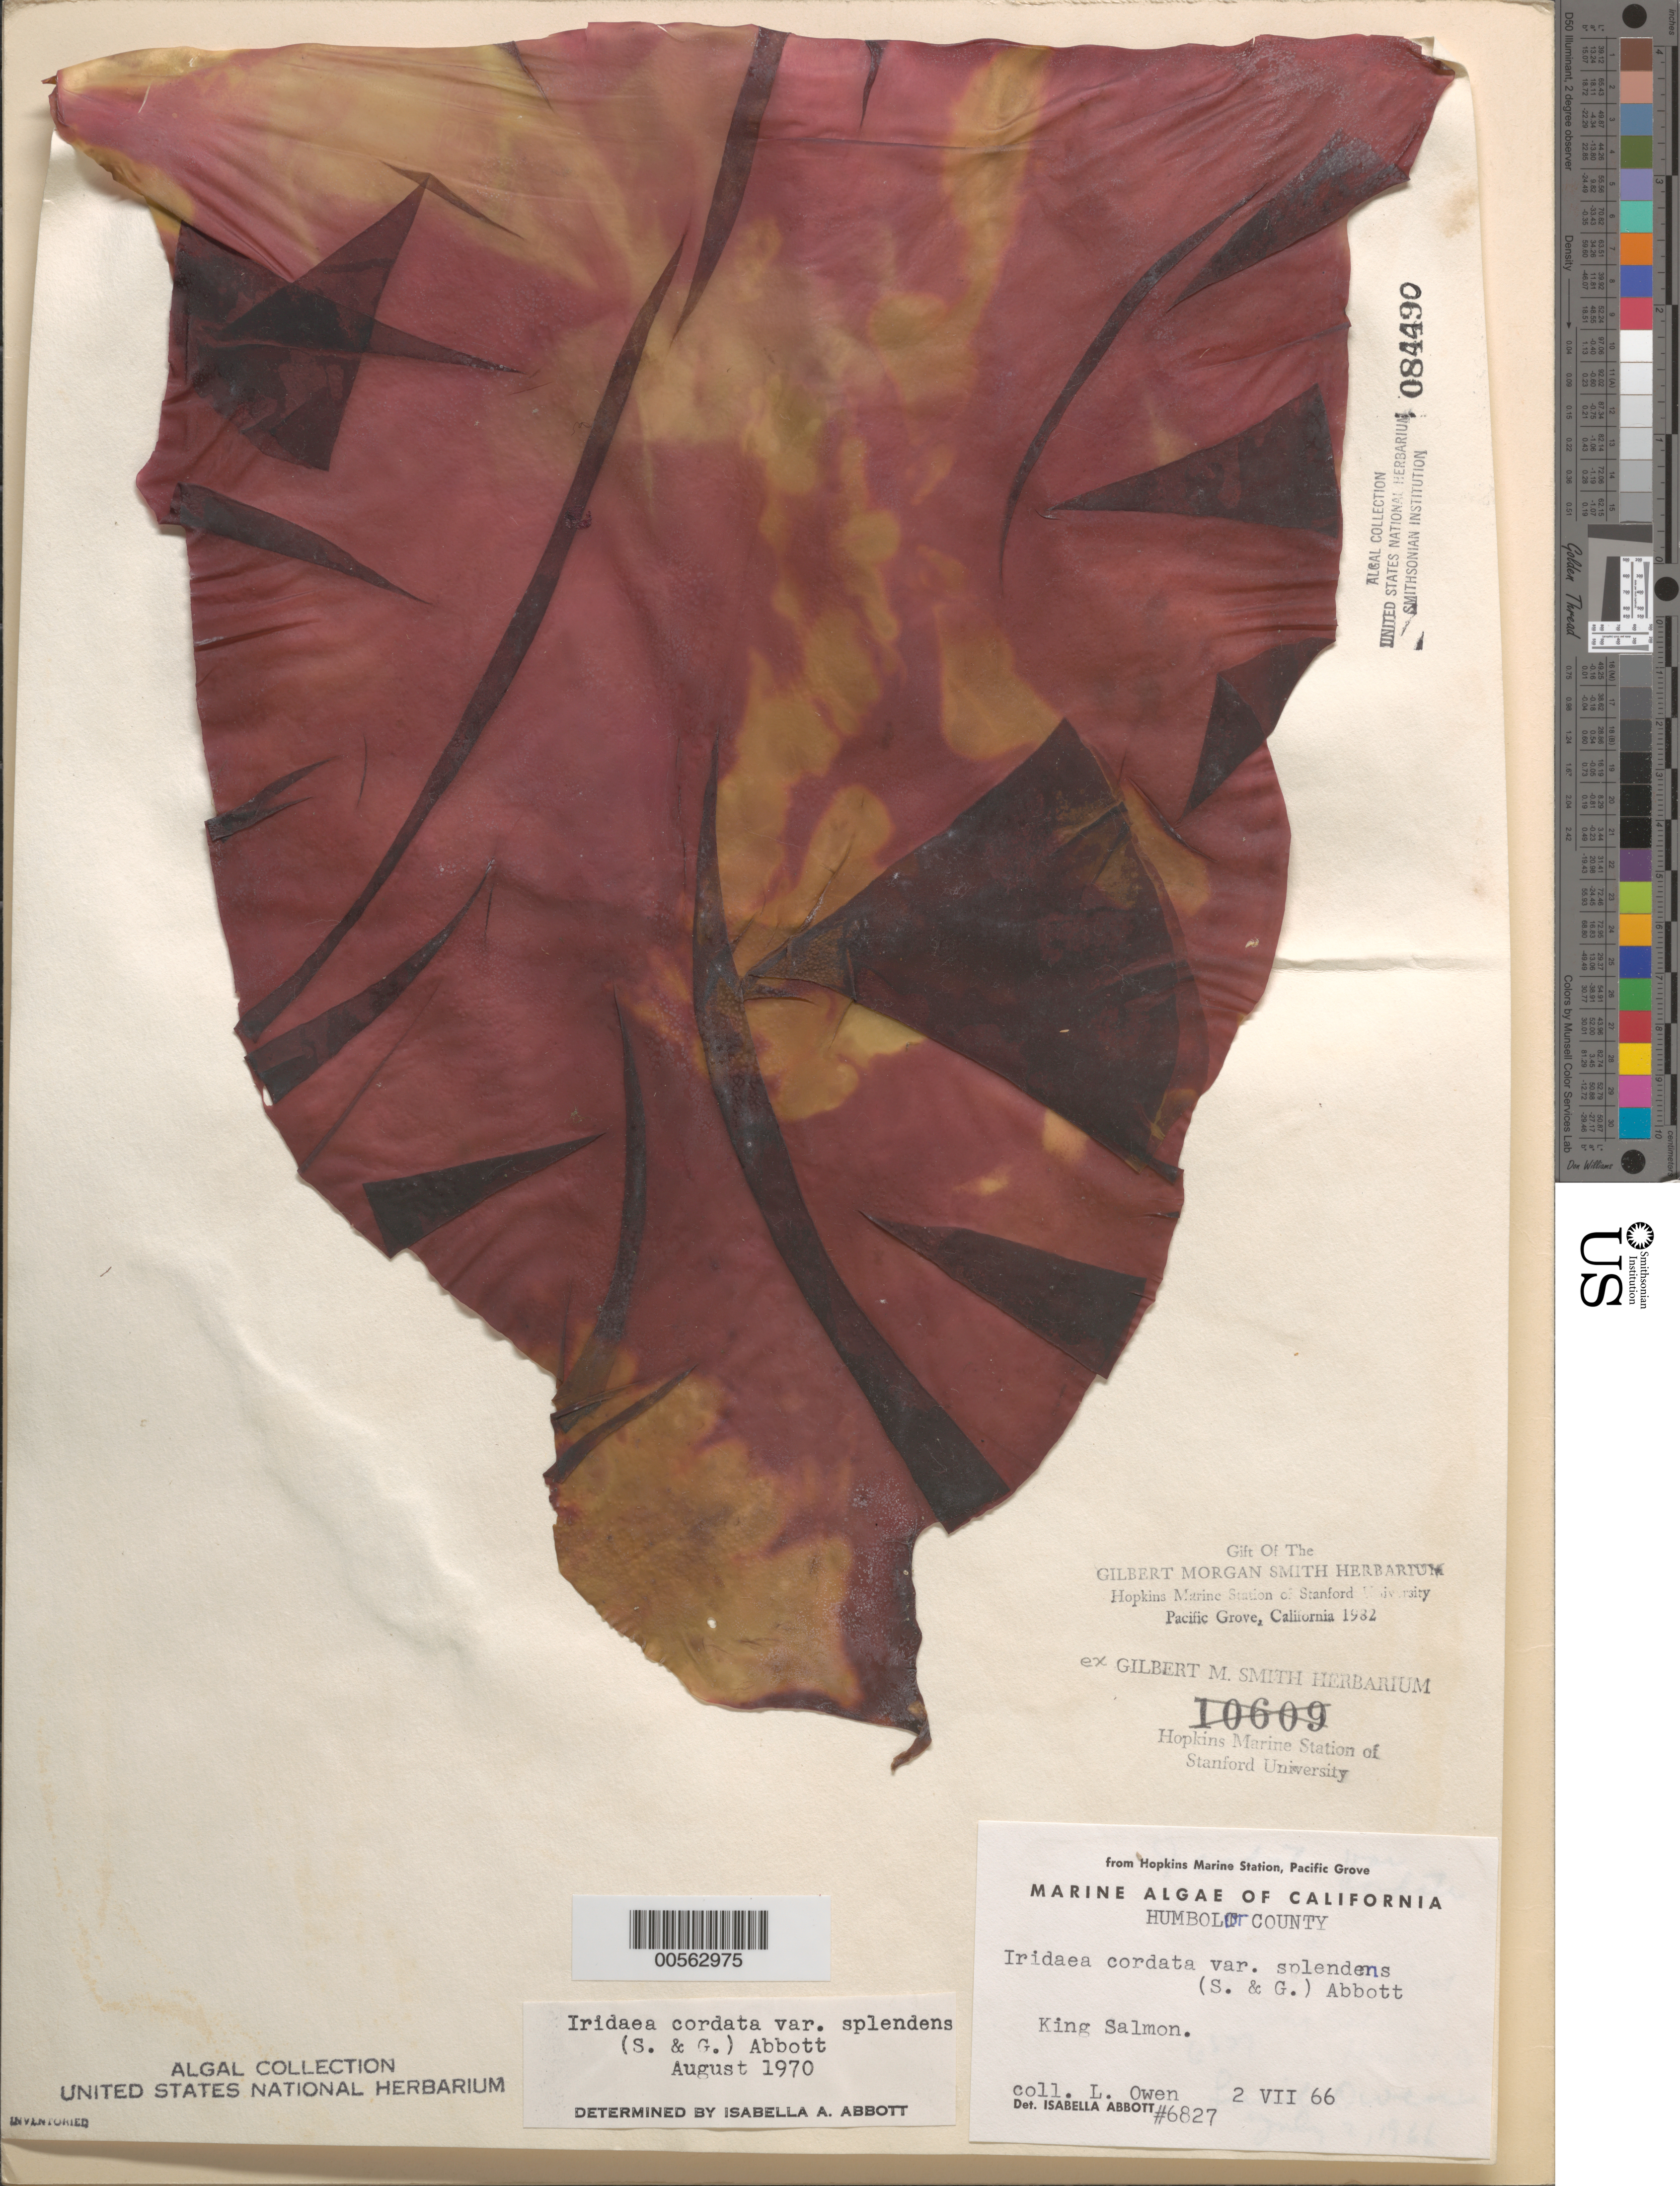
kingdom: Plantae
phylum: Rhodophyta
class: Florideophyceae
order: Gigartinales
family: Gigartinaceae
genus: Iridaea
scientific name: Iridaea cordata var. splendens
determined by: Abbott, Isabella A.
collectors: L. Owen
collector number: IAA 6827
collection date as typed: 02 Jul 1966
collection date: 1966-07-02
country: United States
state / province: California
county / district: Humboldt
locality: King Salmon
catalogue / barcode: US 84490